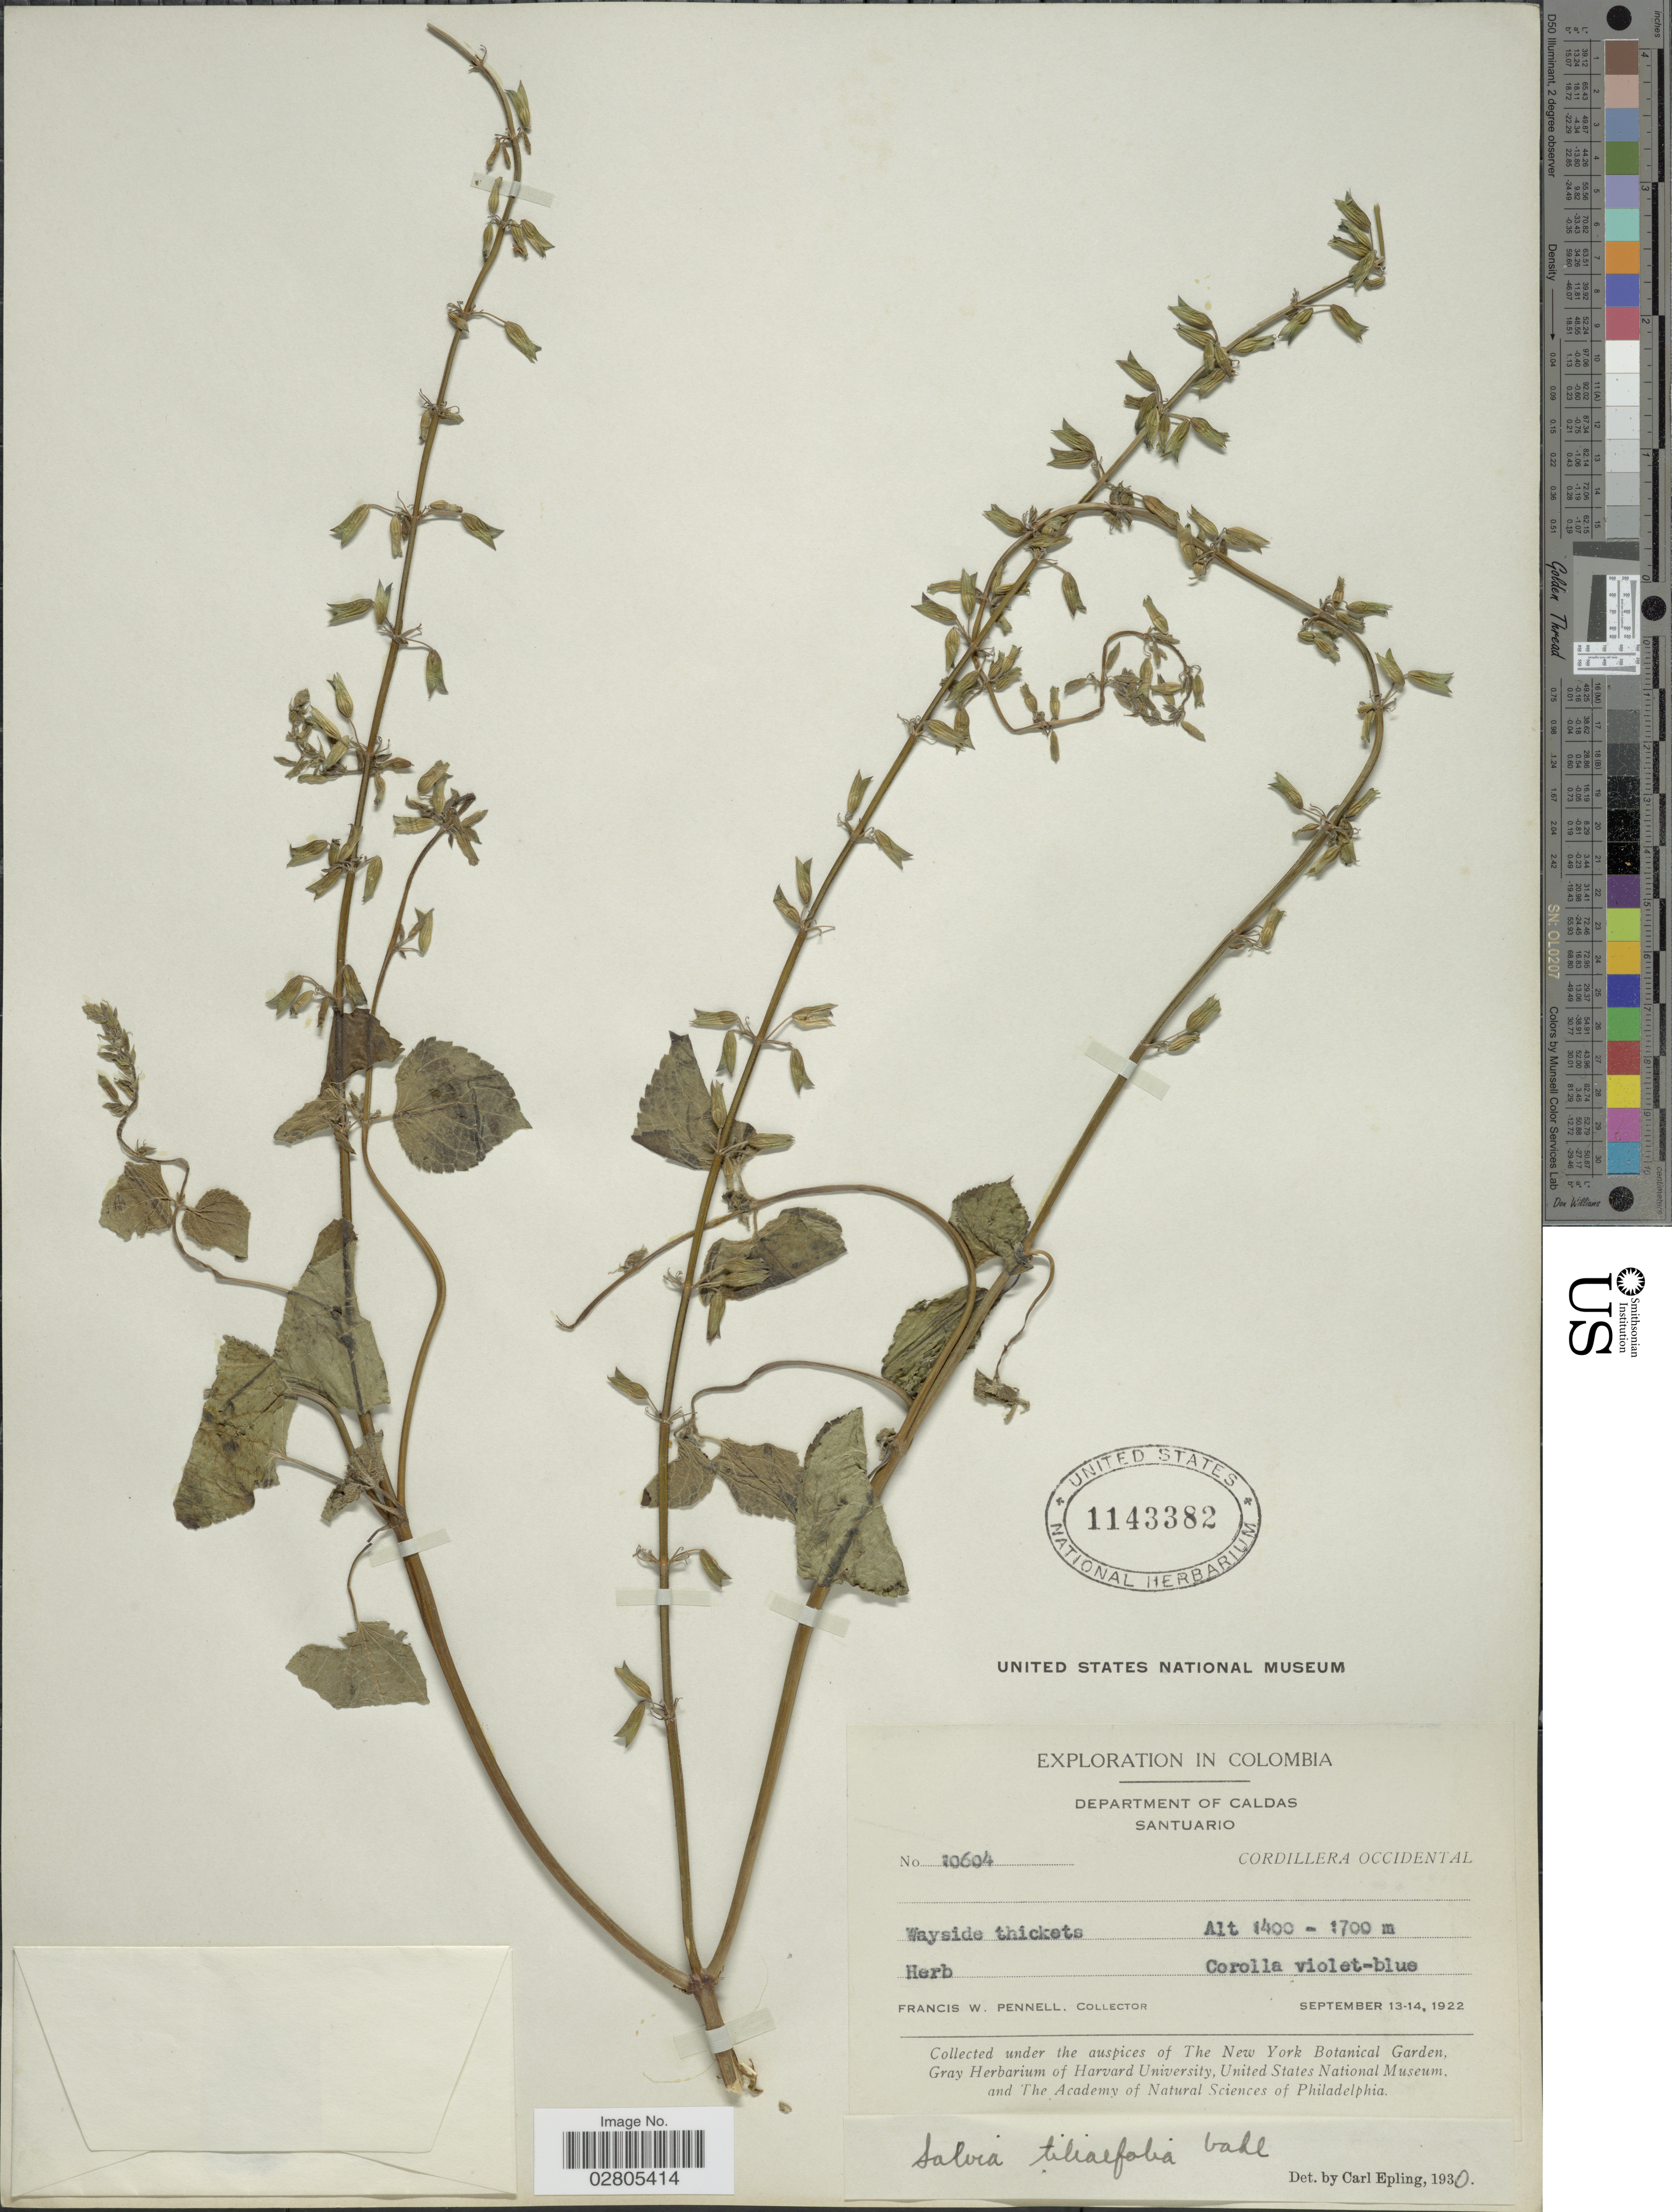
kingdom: Plantae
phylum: Tracheophyta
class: Magnoliopsida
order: Lamiales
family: Lamiaceae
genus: Salvia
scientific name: Salvia tiliifolia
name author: Vahl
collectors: F. W. Pennell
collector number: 10604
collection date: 1922-09-13/1922-09-14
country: Colombia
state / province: Caldas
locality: Department of Caldas, Santuario. Cordillera Occidental.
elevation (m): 1400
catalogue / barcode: US 1143382